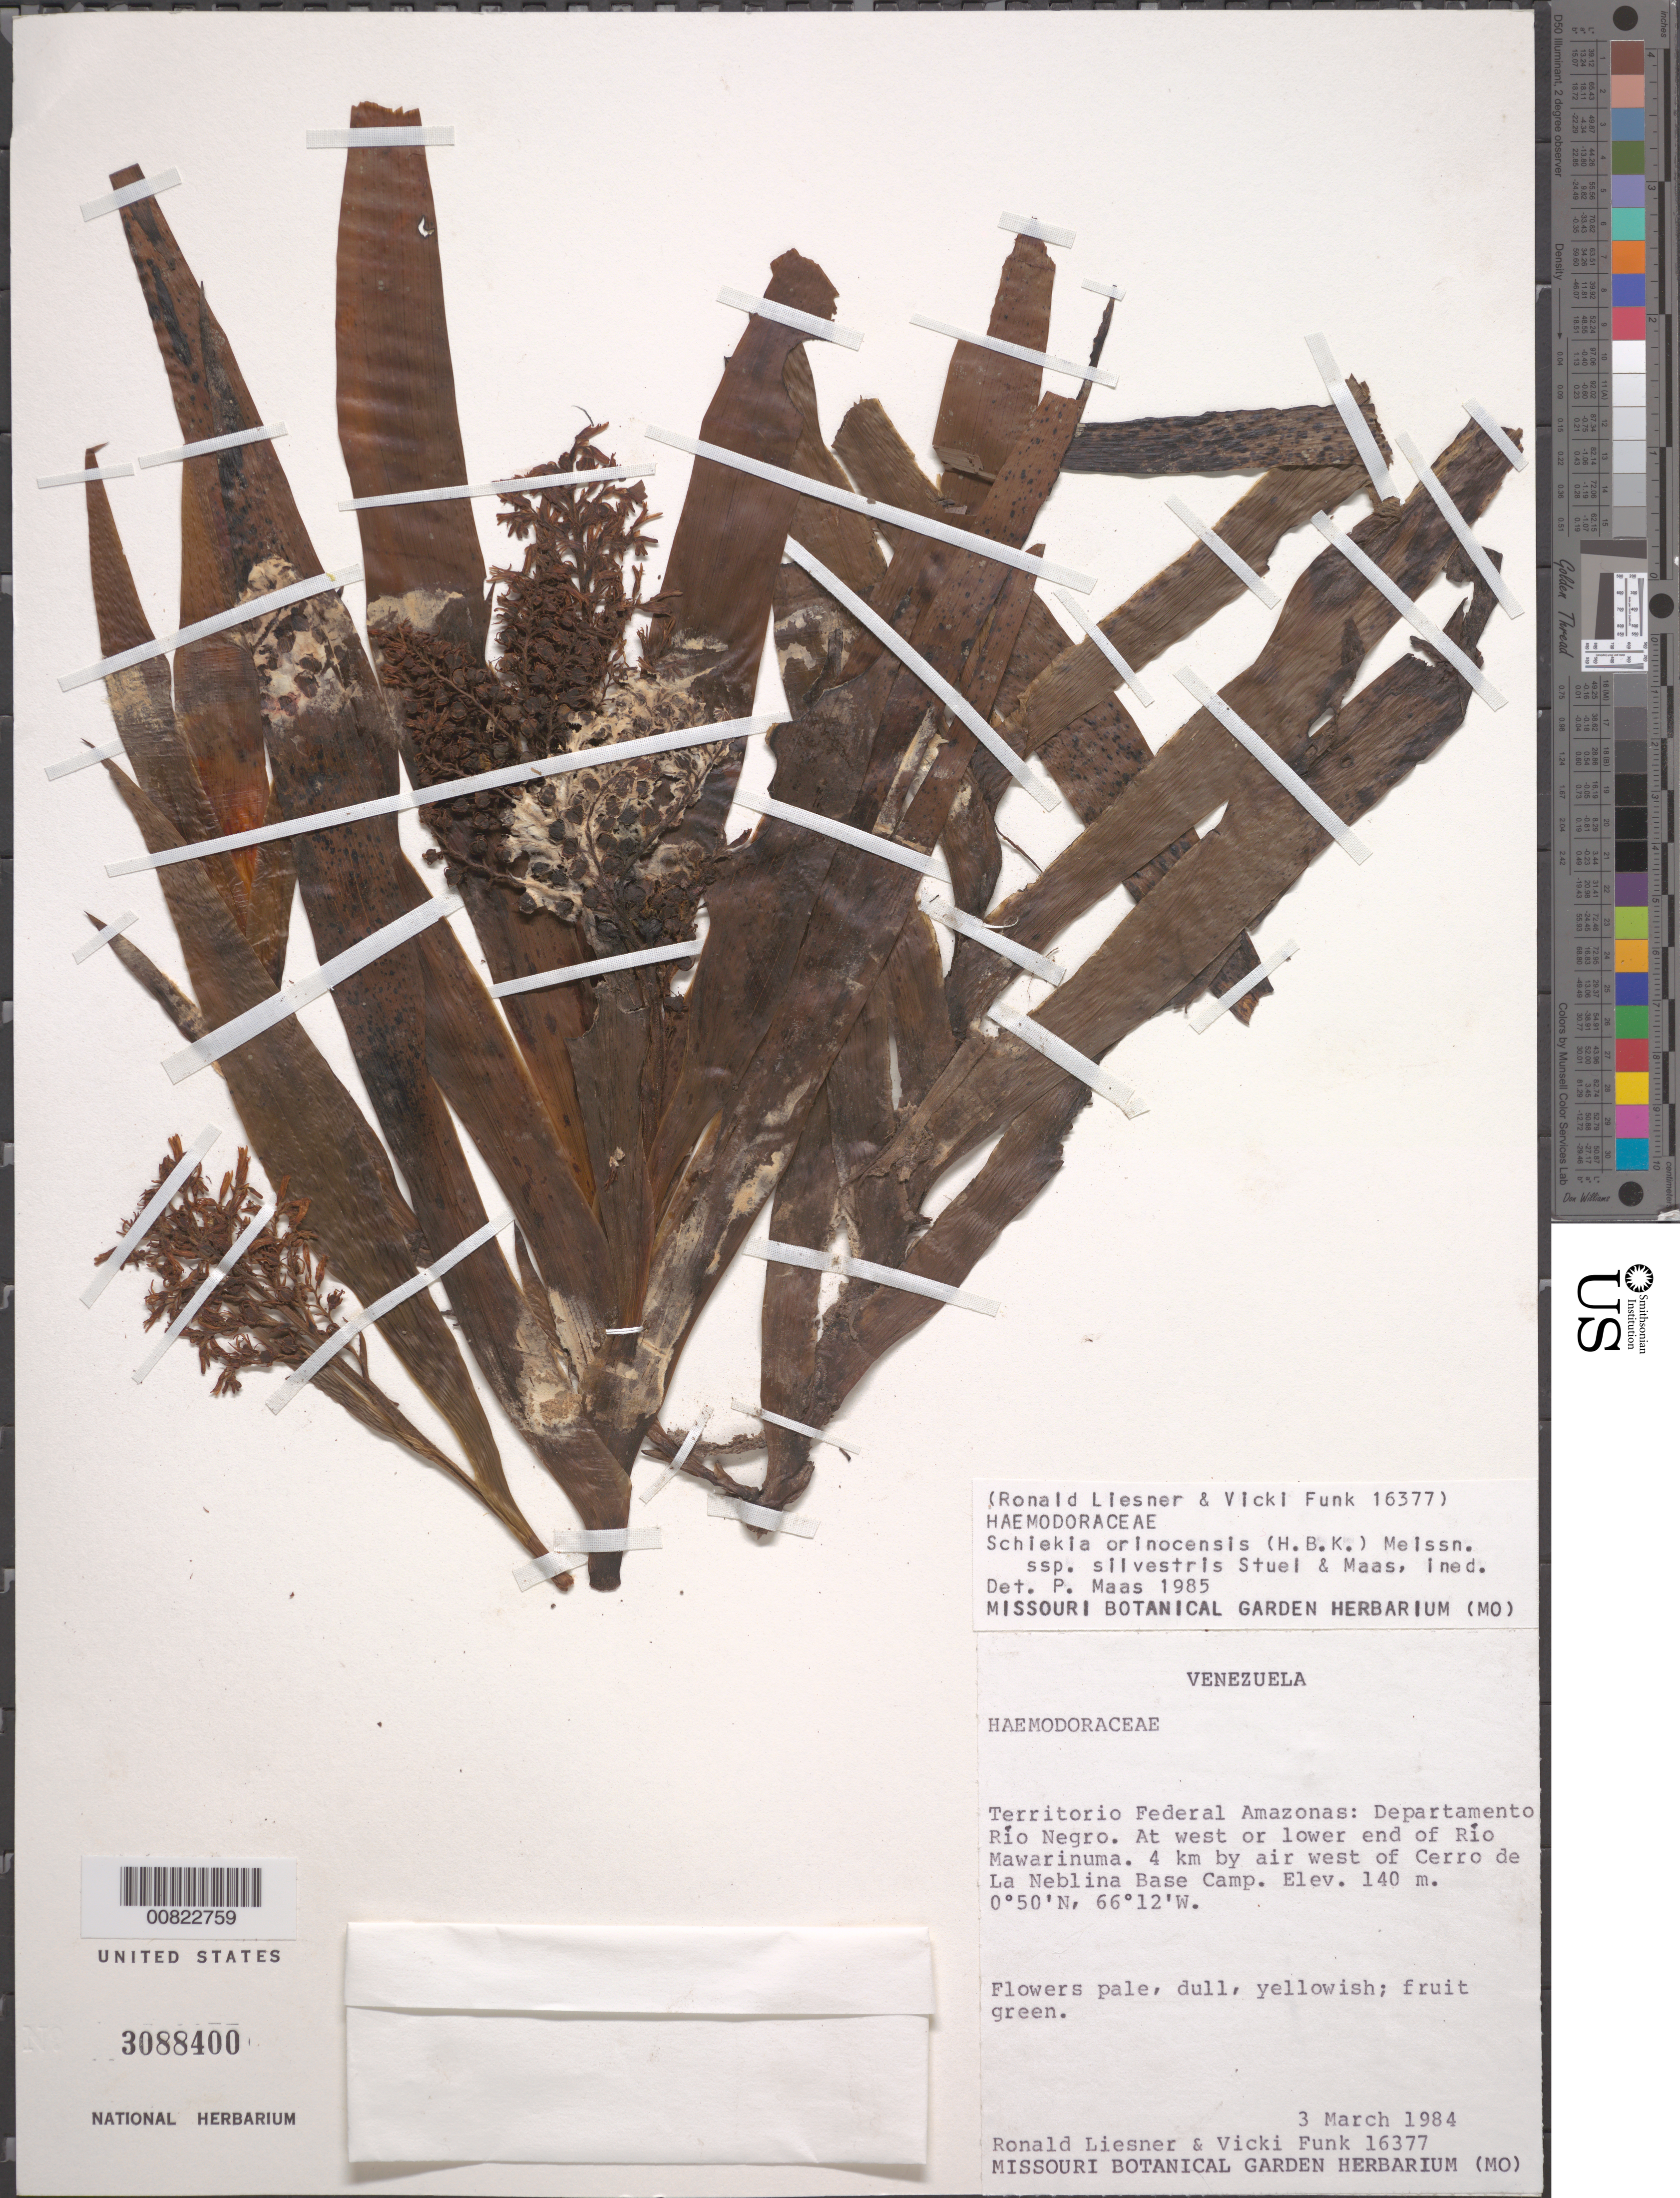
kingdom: Plantae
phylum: Tracheophyta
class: Liliopsida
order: Commelinales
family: Haemodoraceae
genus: Schiekia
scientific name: Schiekia orinocensis subsp. silvestris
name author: Maas & Stoel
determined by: Maas, Paul J. M.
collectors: R. L. Liesner & V. Funk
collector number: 16377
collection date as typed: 3-Mar-84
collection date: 1984-03-03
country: Venezuela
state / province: Amazonas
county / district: Río Negro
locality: Río Mawarinuma, at west or lower end; 4 km by air W of Cerro de La Neblina Base Camp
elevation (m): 140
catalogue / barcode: US 3088400